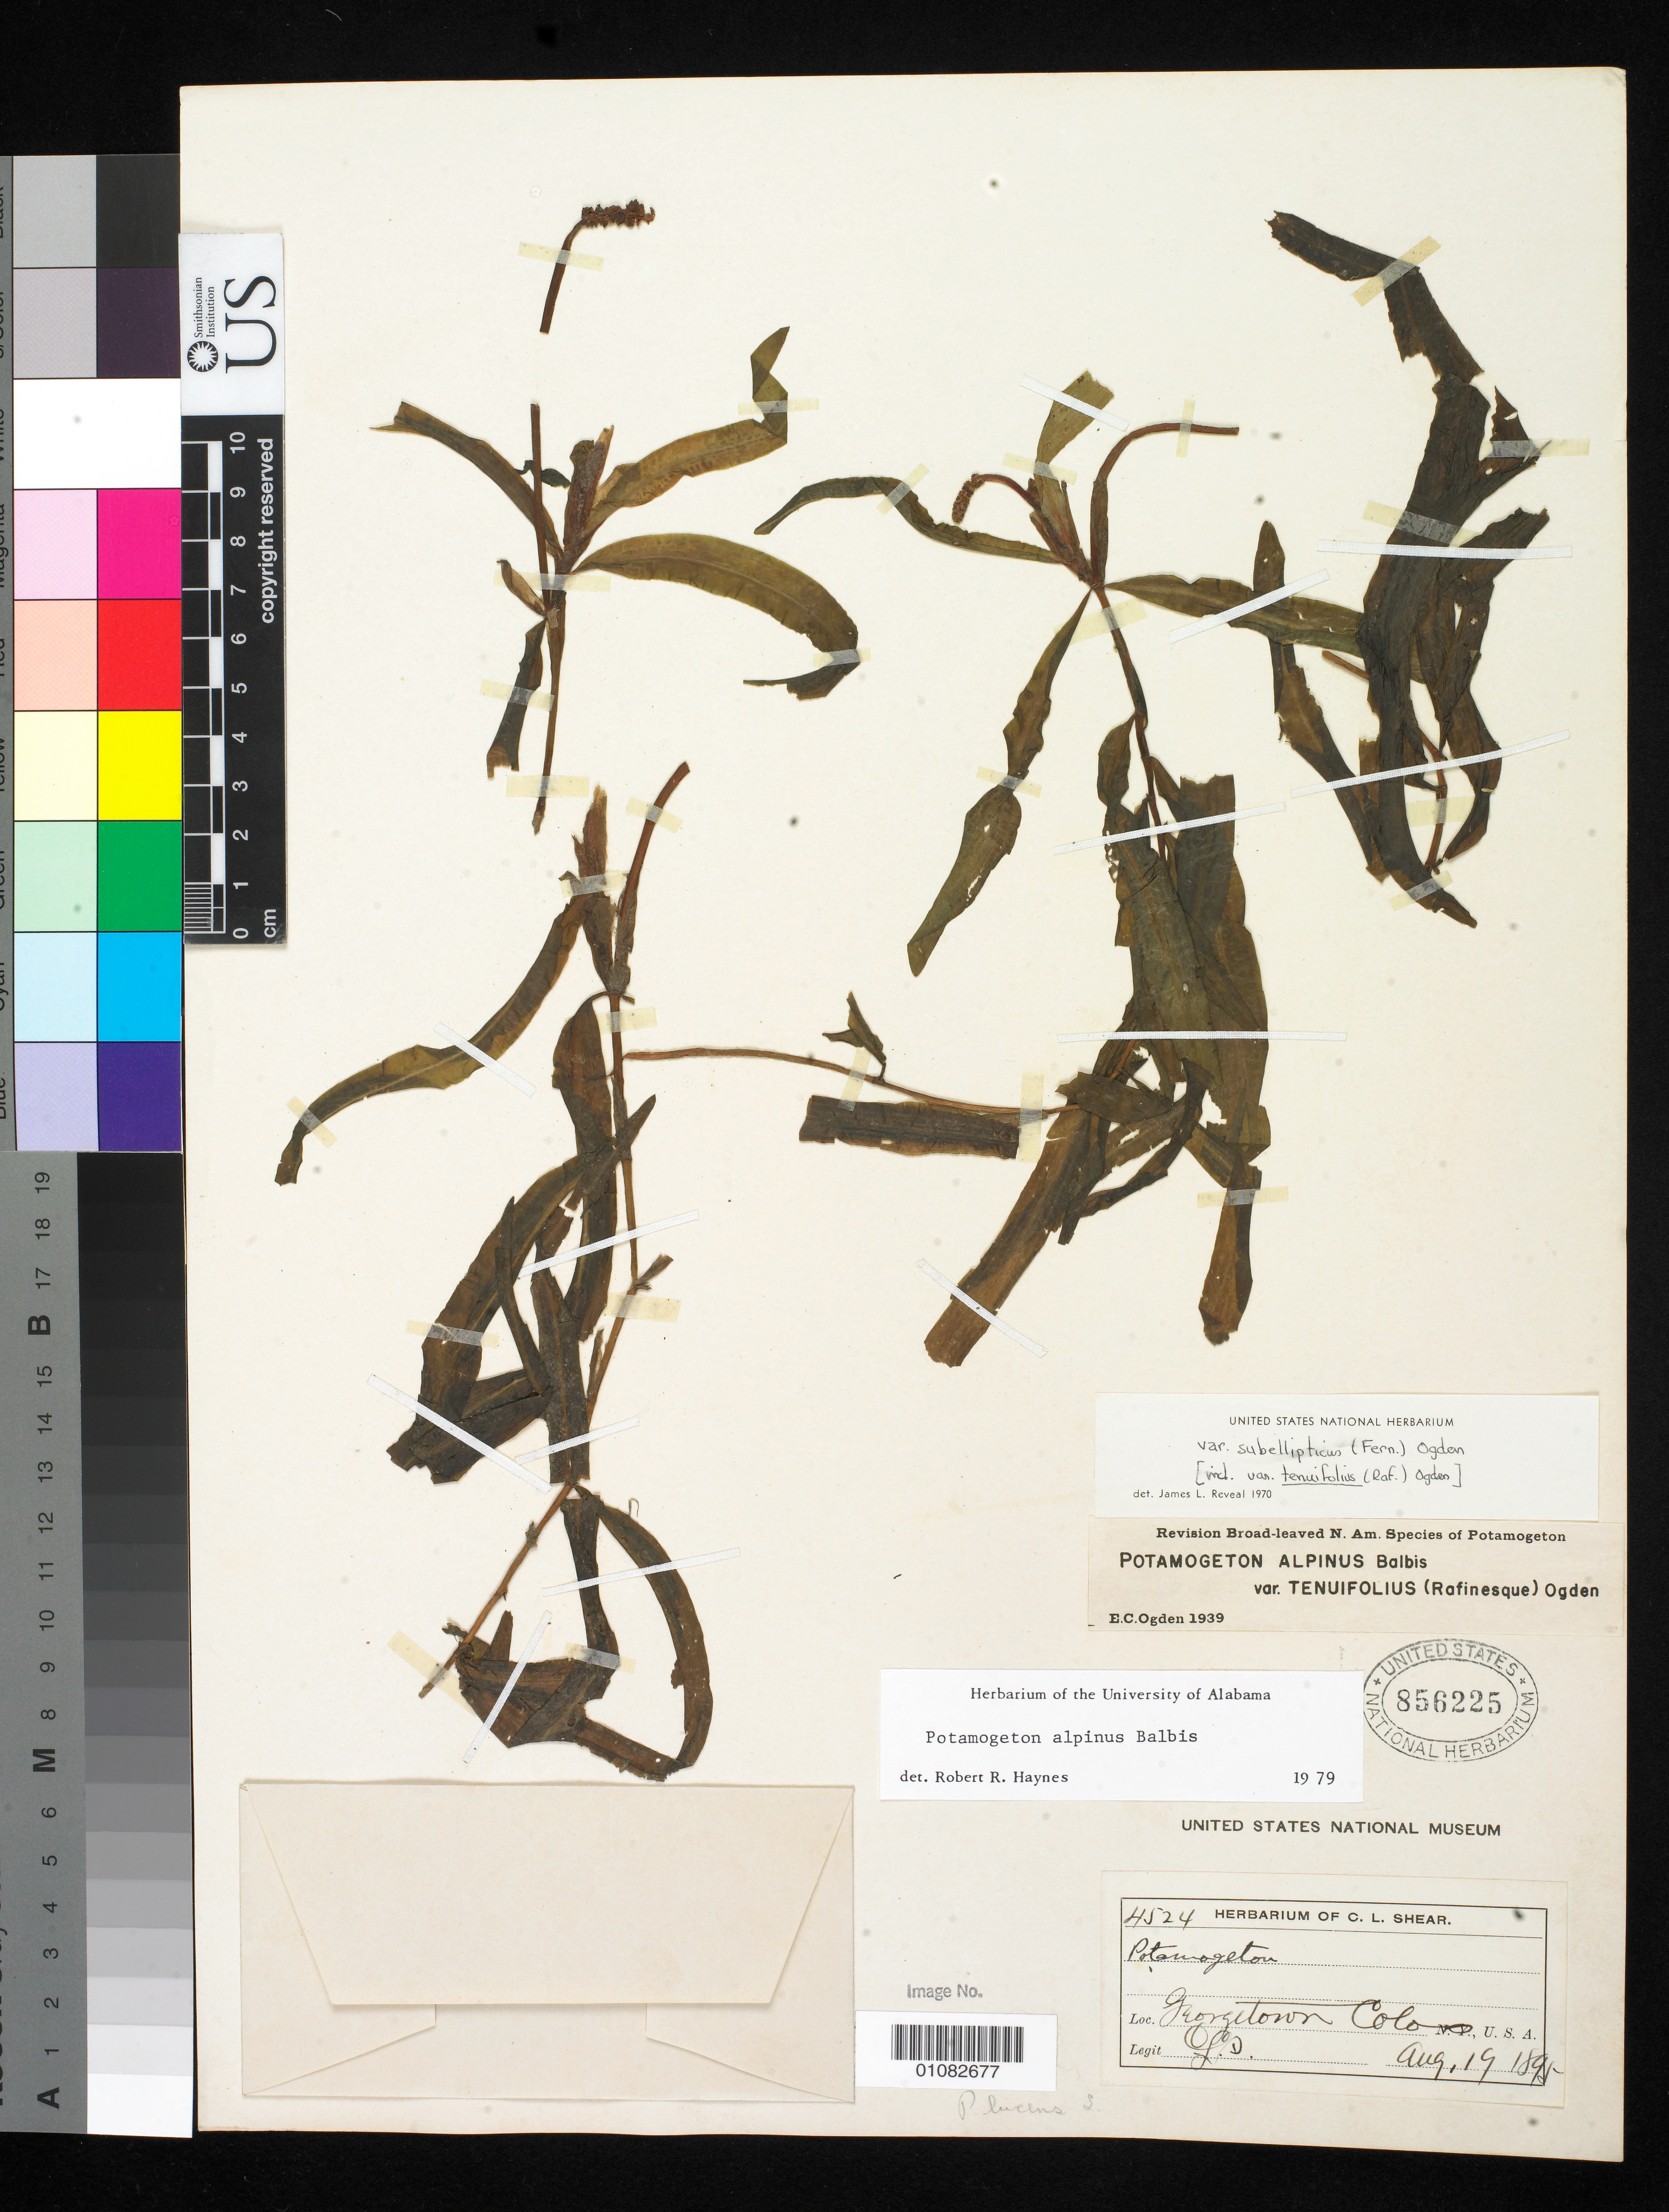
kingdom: Plantae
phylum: Tracheophyta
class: Liliopsida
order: Alismatales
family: Potamogetonaceae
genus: Potamogeton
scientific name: Potamogeton alpinus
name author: Balb.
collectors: C. L. Shear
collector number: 4524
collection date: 1895-08-19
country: United States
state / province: Colorado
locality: Georgetown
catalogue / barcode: US 856225